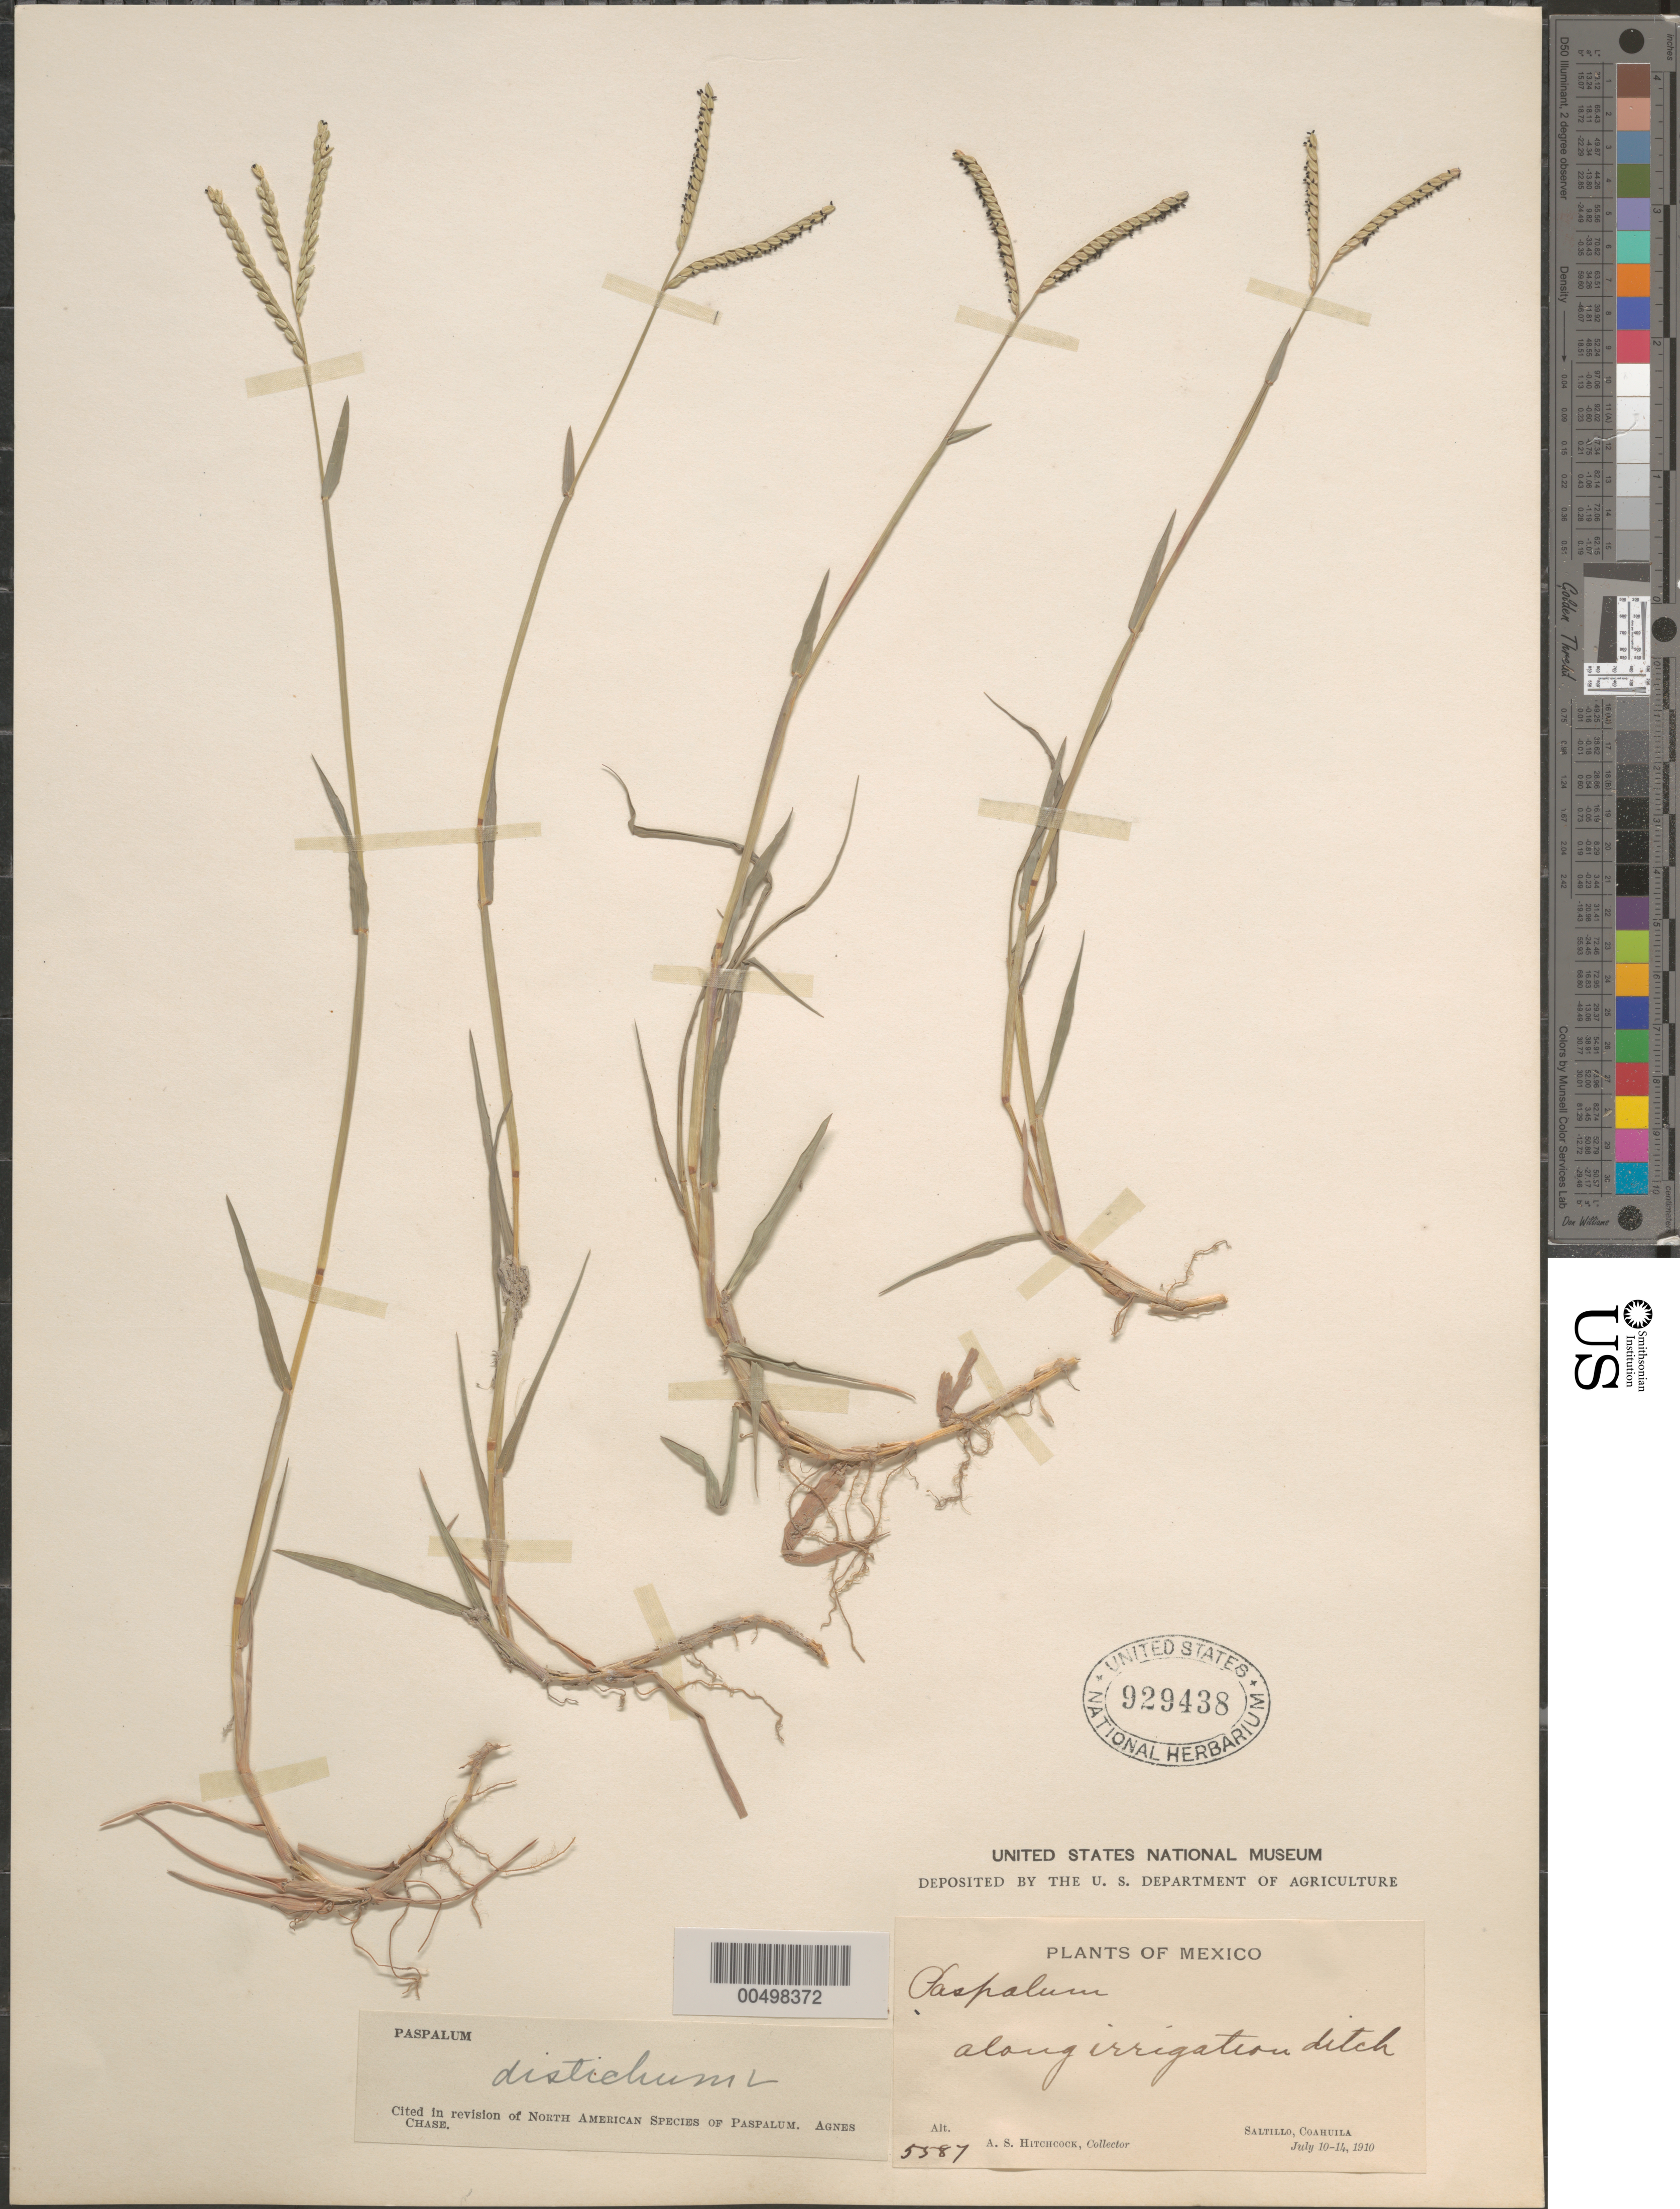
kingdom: Plantae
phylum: Tracheophyta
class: Liliopsida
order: Poales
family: Poaceae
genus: Paspalum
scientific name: Paspalum paspaloides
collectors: A. S. Hitchcock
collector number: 5587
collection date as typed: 10 Jul 1910 to 14 Jul 1910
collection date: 1910-07-10/1910-07-14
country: Mexico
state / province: Coahuila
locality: Saltillo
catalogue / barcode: US 929438